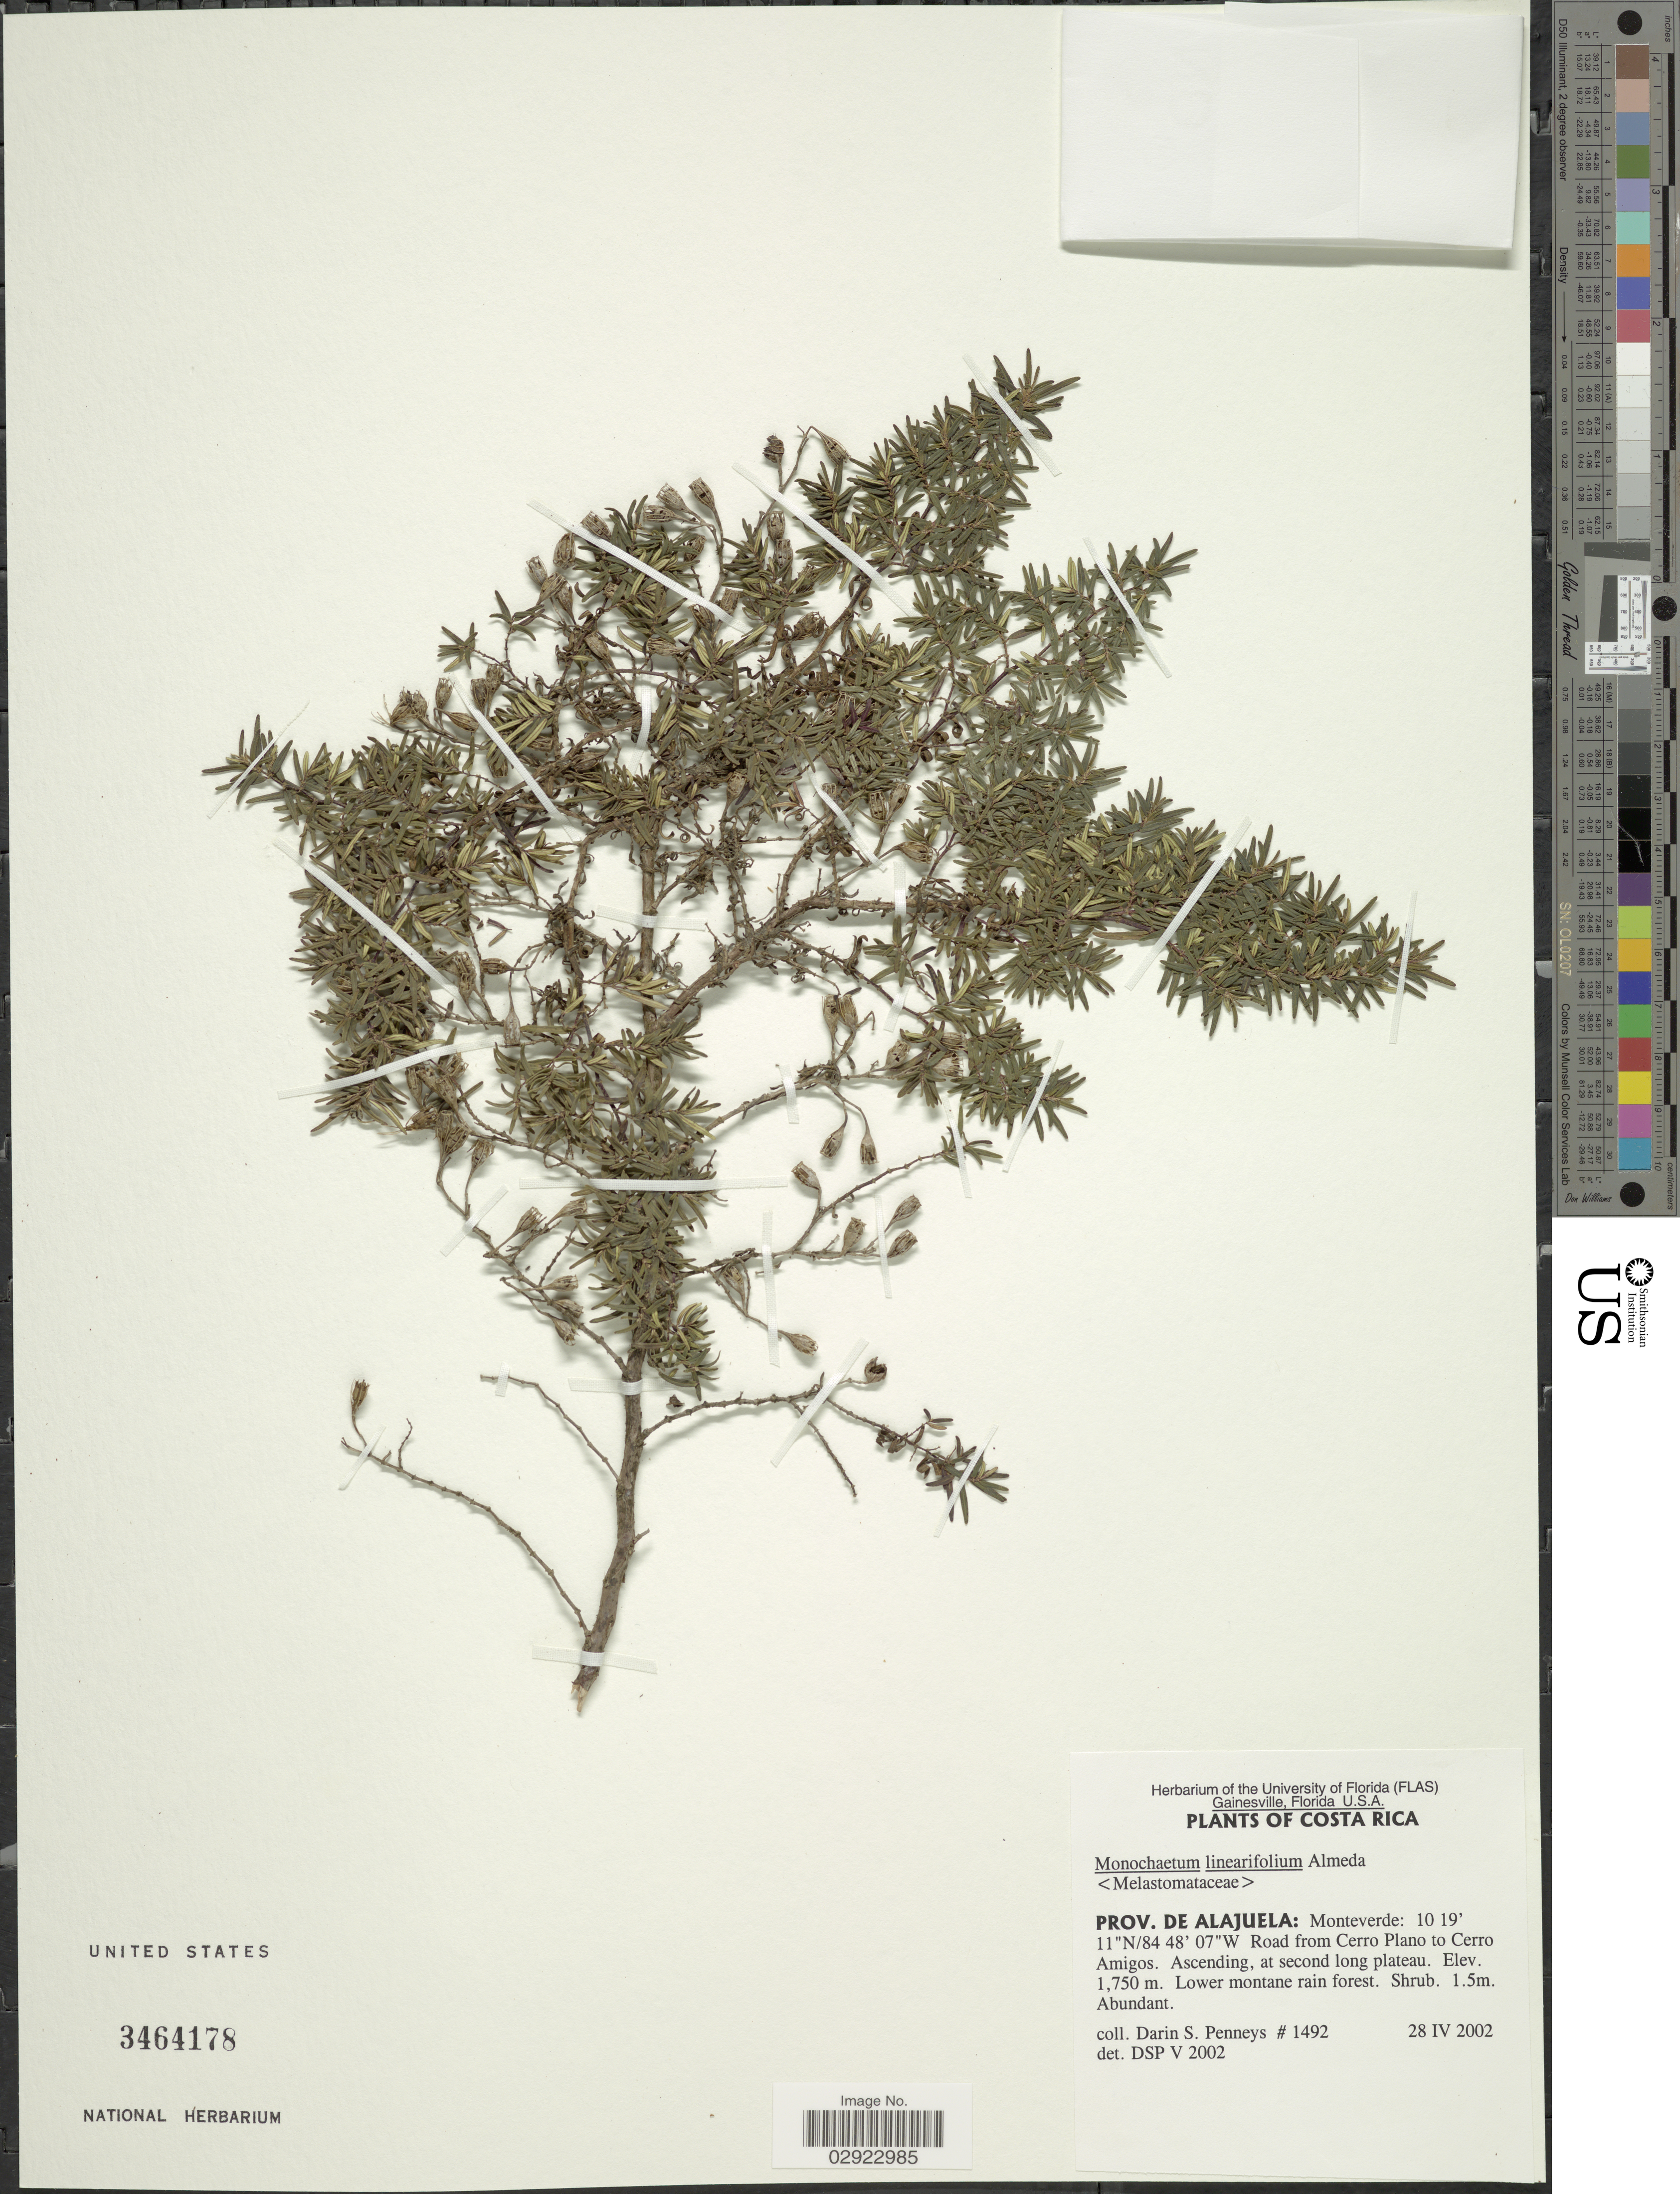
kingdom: Plantae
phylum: Tracheophyta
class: Magnoliopsida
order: Myrtales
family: Melastomataceae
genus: Monochaetum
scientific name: Monochaetum linearifolium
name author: Almeda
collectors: D. S. Penneys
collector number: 1492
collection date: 2002-04-28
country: Costa Rica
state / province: Alajuela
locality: Prov. de Alajuela: Monteverde: Road from Cerro Plano to Cerro Amigos.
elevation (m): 1750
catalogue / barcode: US 3464178